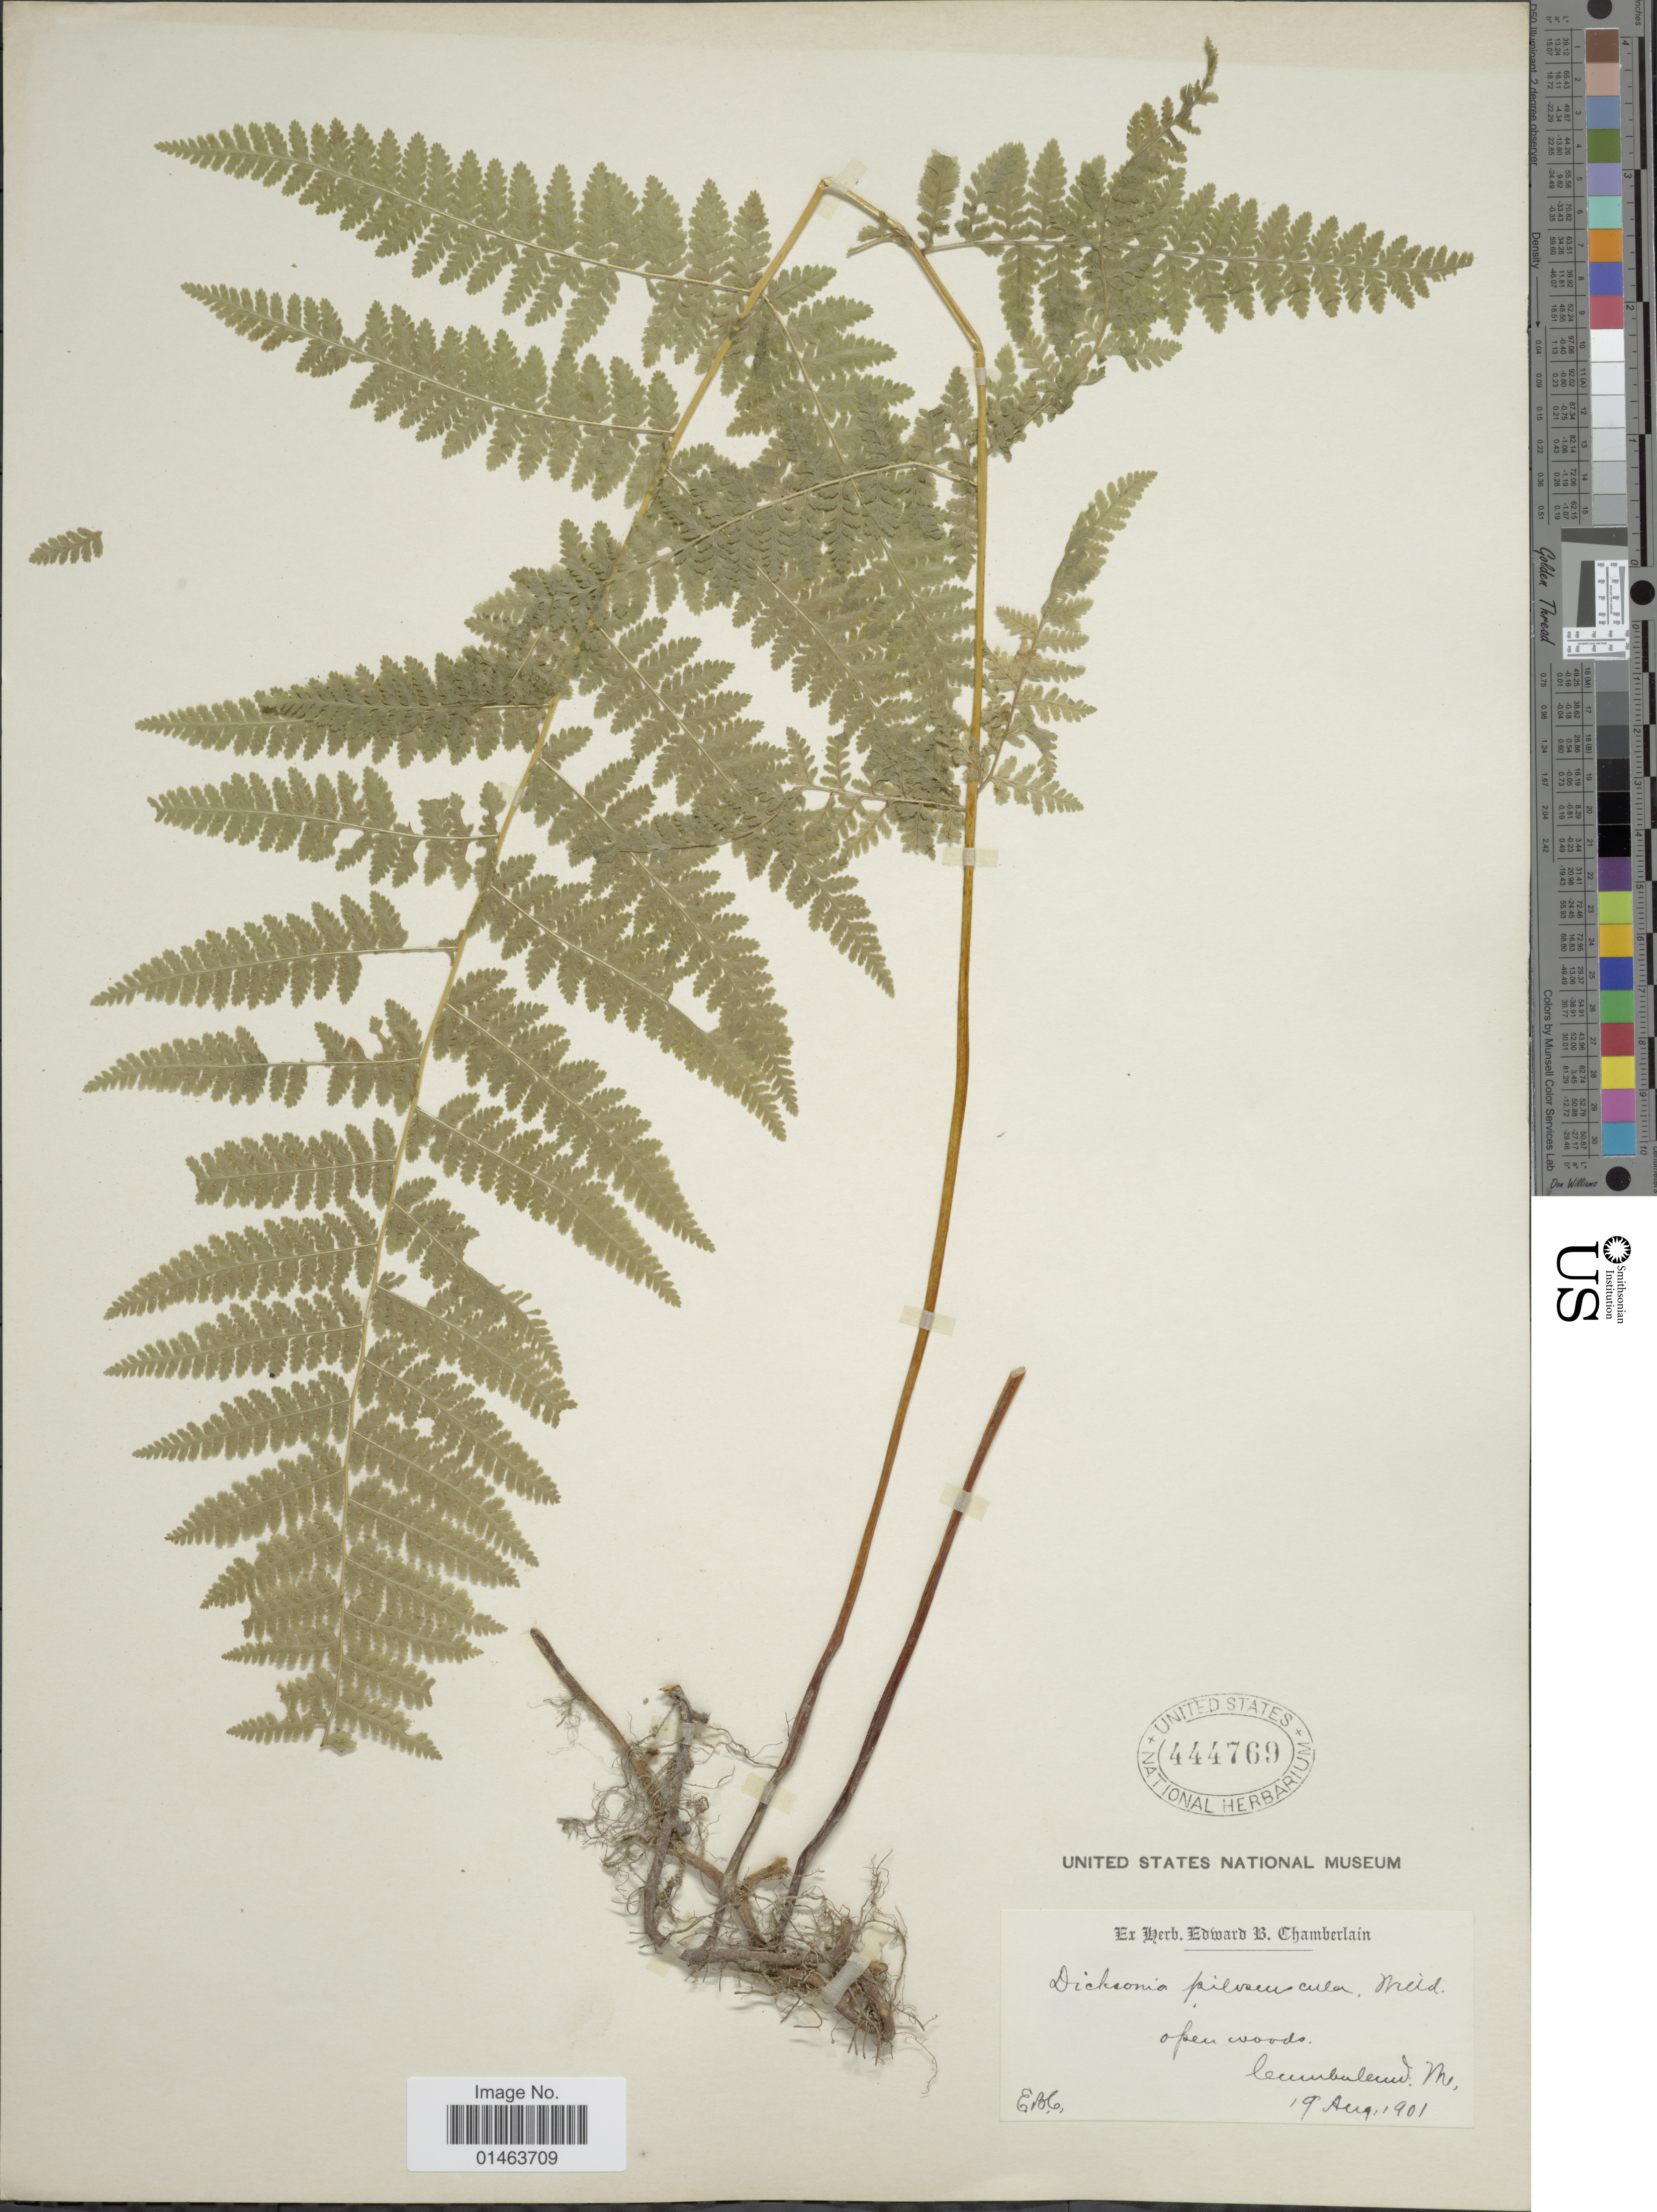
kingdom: Plantae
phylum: Tracheophyta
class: Polypodiopsida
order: Polypodiales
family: Dennstaedtiaceae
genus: Dennstaedtia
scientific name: Dennstaedtia punctilobula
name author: (Michx.) T. Moore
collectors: E. Chamberlain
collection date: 1901-08-19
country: United States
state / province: Maine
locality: Open woods, Cumberland, Me.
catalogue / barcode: US 444769